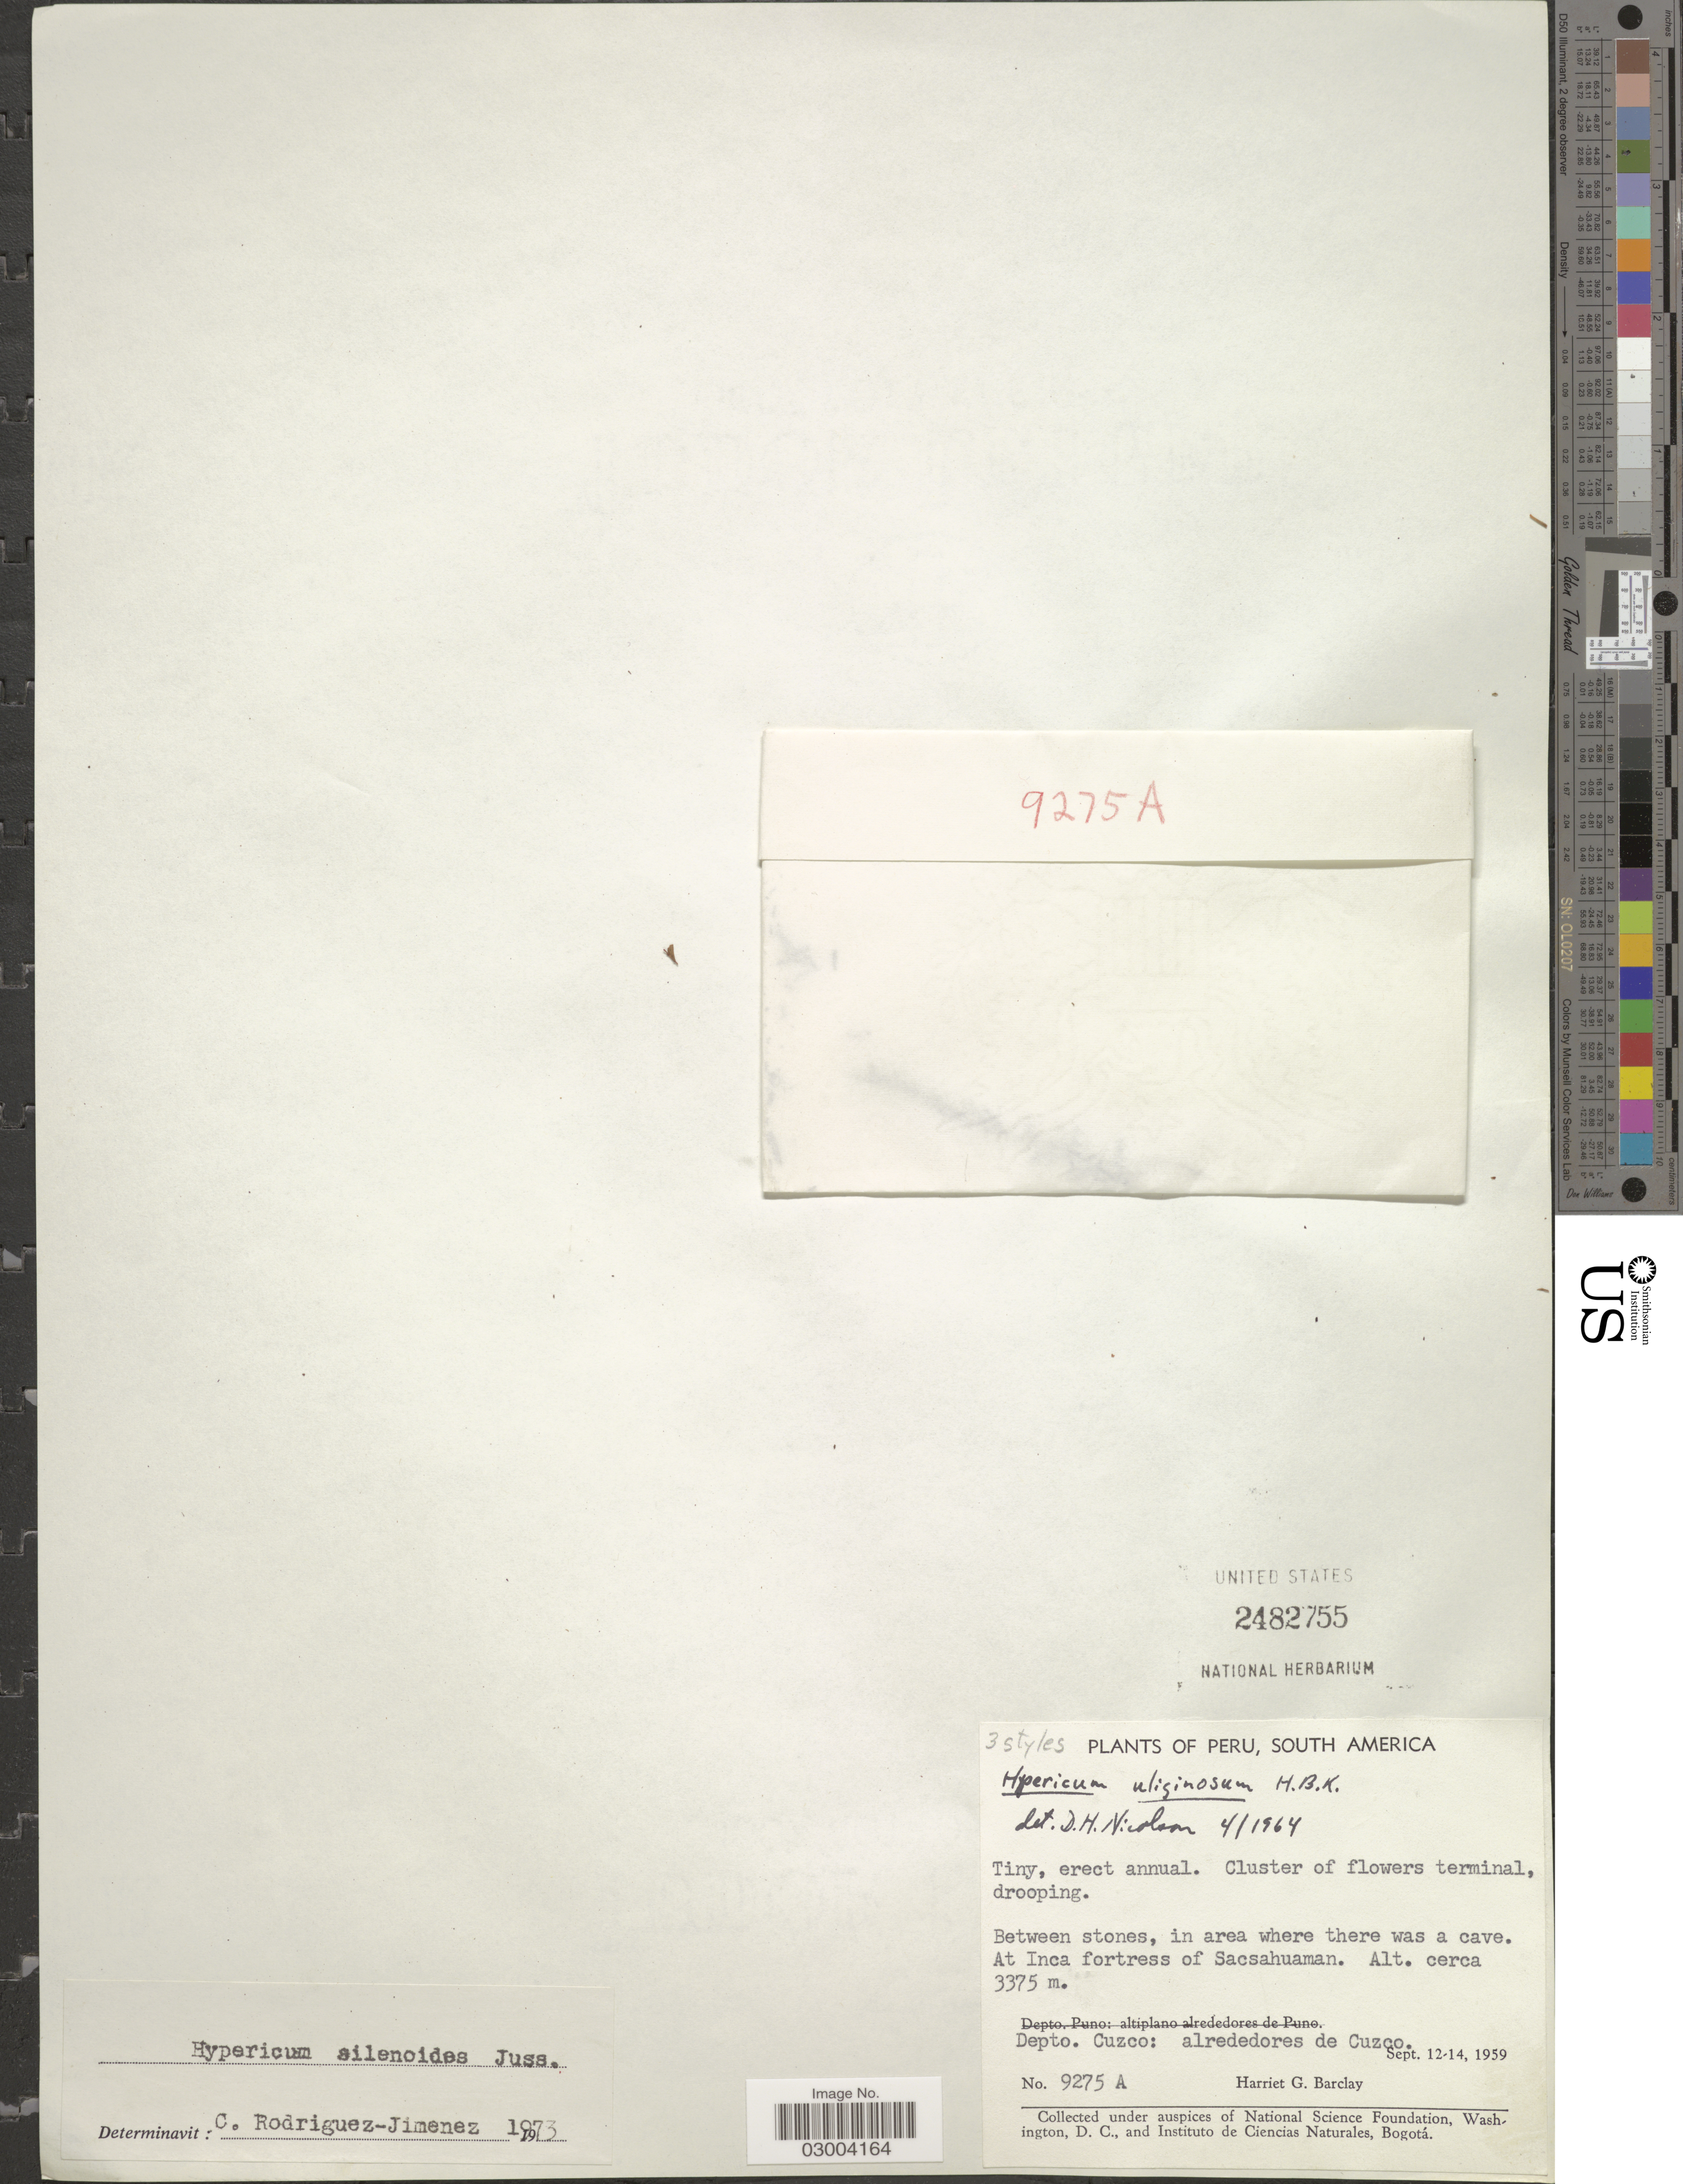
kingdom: Plantae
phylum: Tracheophyta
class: Magnoliopsida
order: Malpighiales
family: Hypericaceae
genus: Hypericum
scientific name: Hypericum silenoides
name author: Juss.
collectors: H. G. Barclay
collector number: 9275 A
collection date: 1959-09-12/1959-09-14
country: Peru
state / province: Cusco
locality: Between stones, in area where there was a cave, At Inca fortress of Sacsahuaman, Depto. Cuzco: alrededores de Cuzco.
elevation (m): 3375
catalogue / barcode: US 2482755